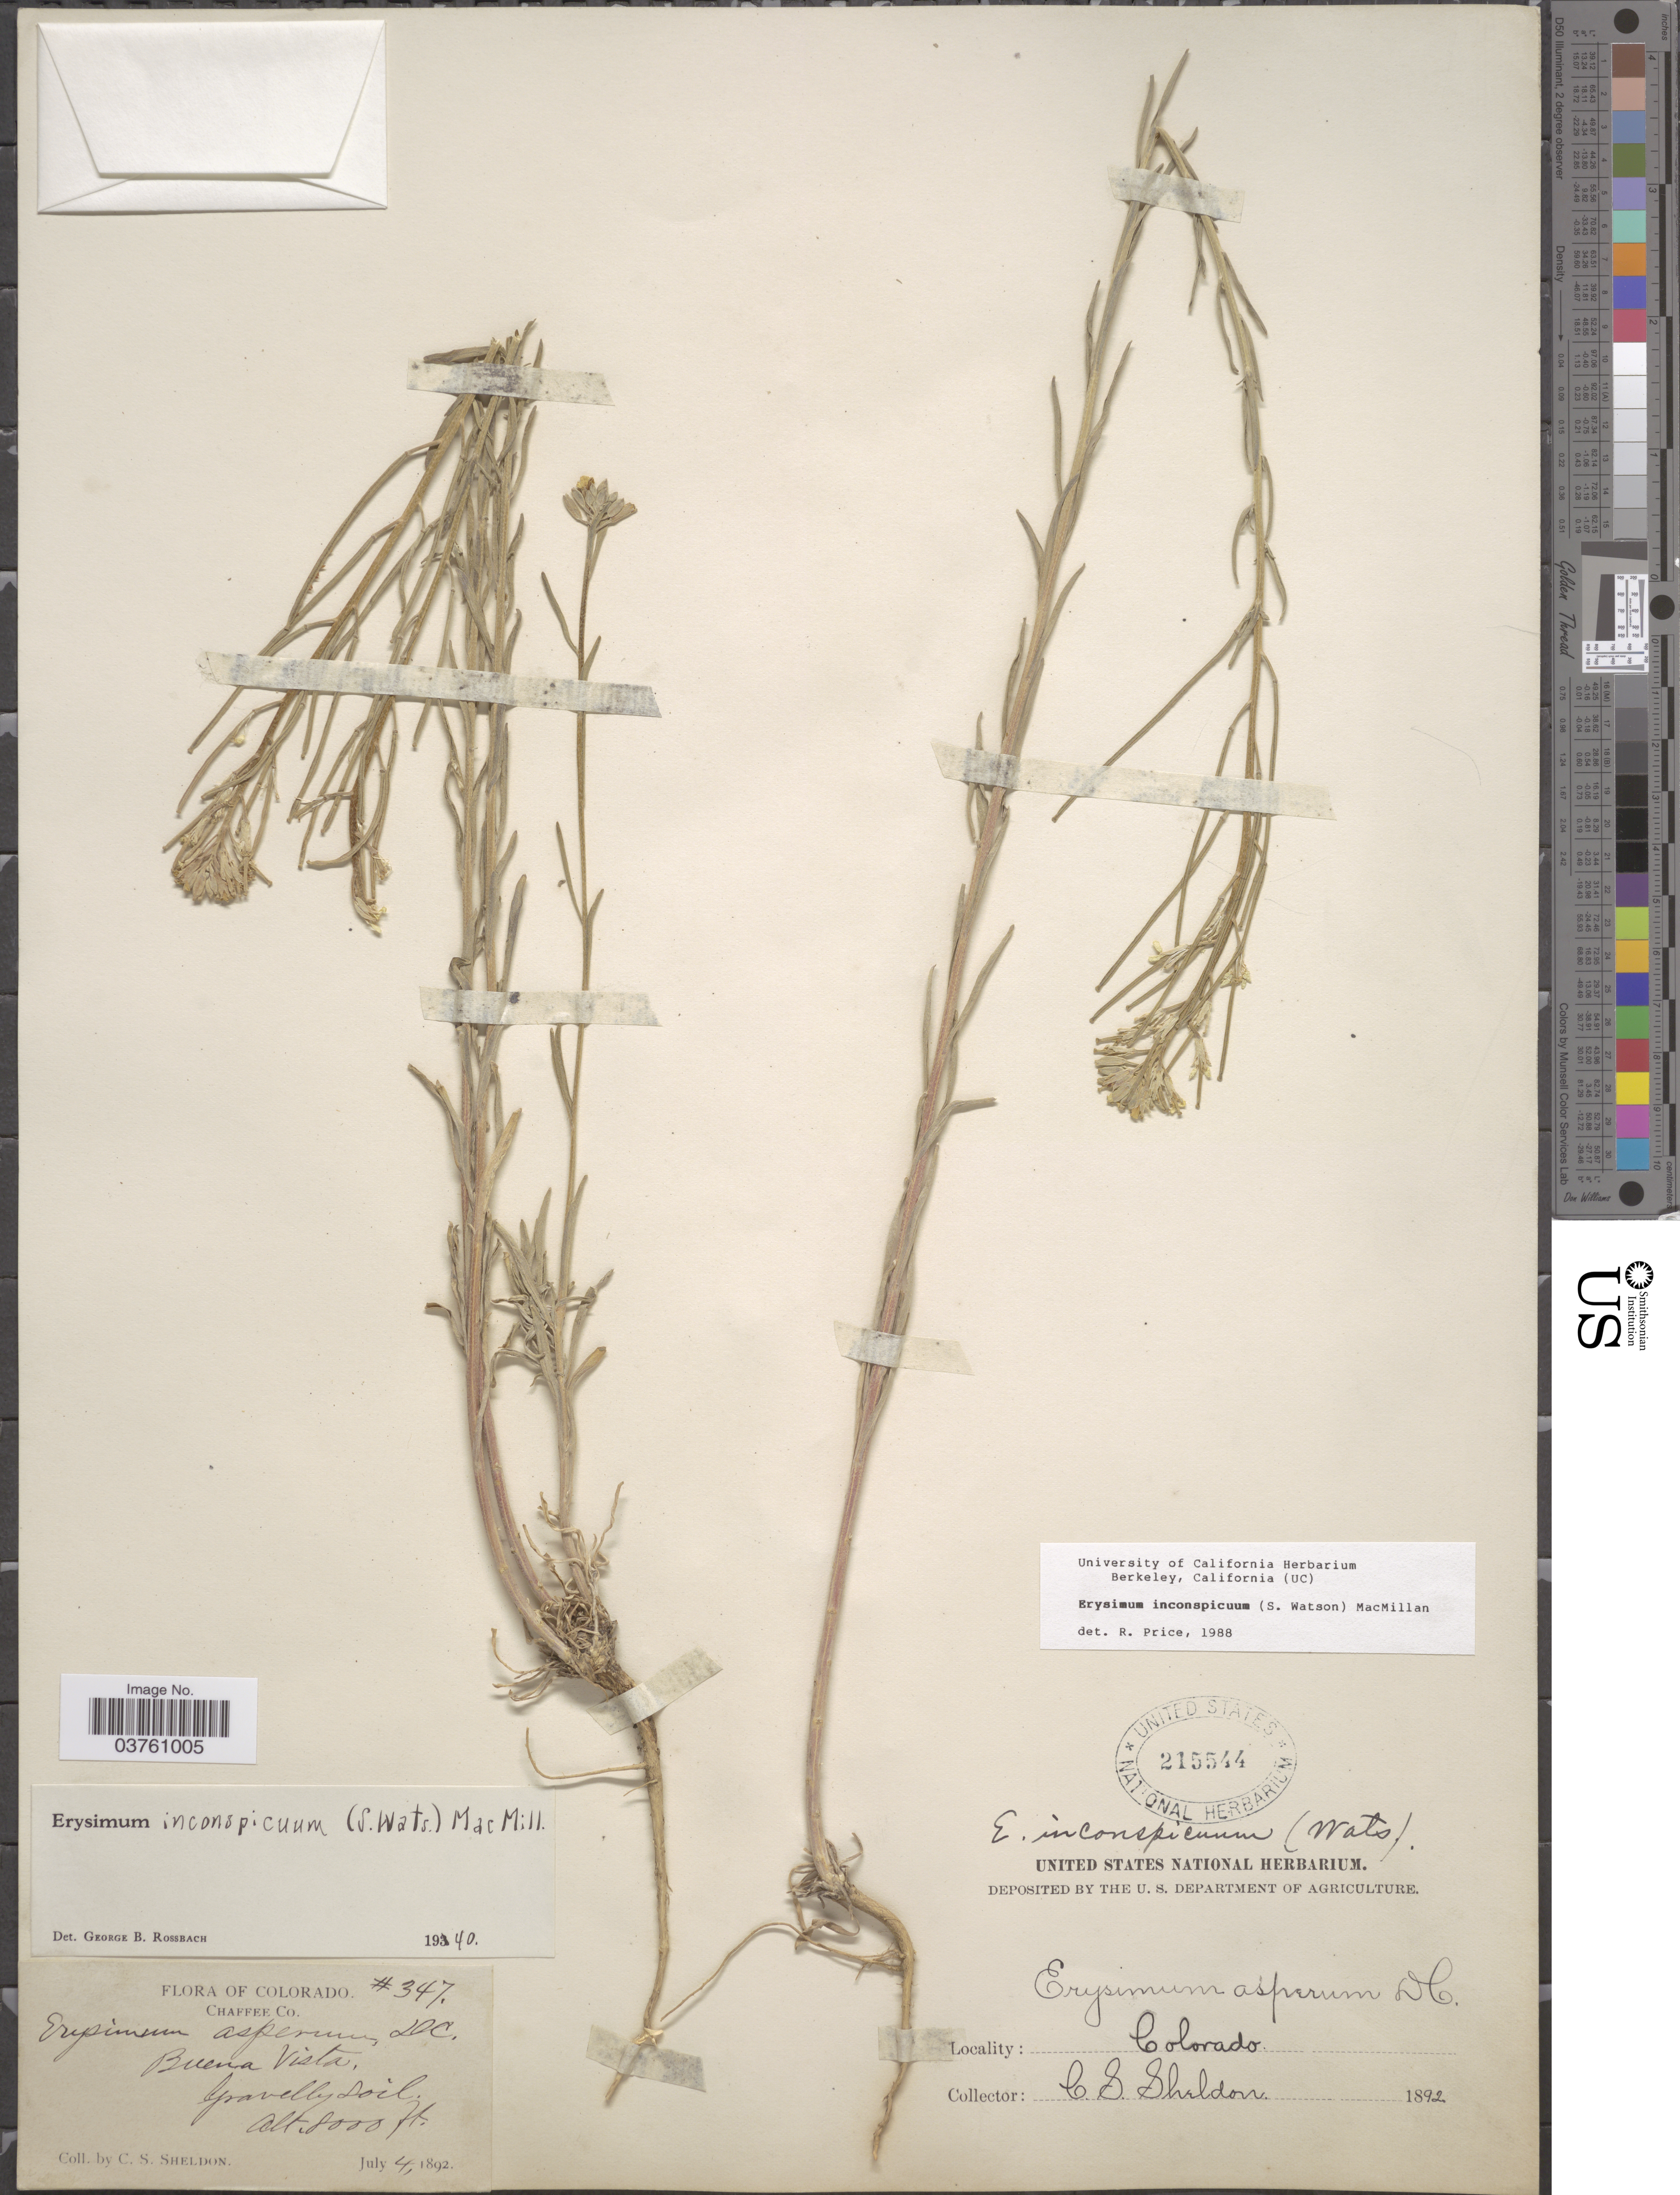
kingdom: Plantae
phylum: Tracheophyta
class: Magnoliopsida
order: Brassicales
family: Brassicaceae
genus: Erysimum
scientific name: Erysimum inconspicuum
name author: (S. Watson) MacMill.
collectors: C. S. Sheldon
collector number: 347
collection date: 1892-07-04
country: United States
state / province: Colorado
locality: Chaffee Co. Buena Vista.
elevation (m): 2438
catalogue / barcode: US 215544